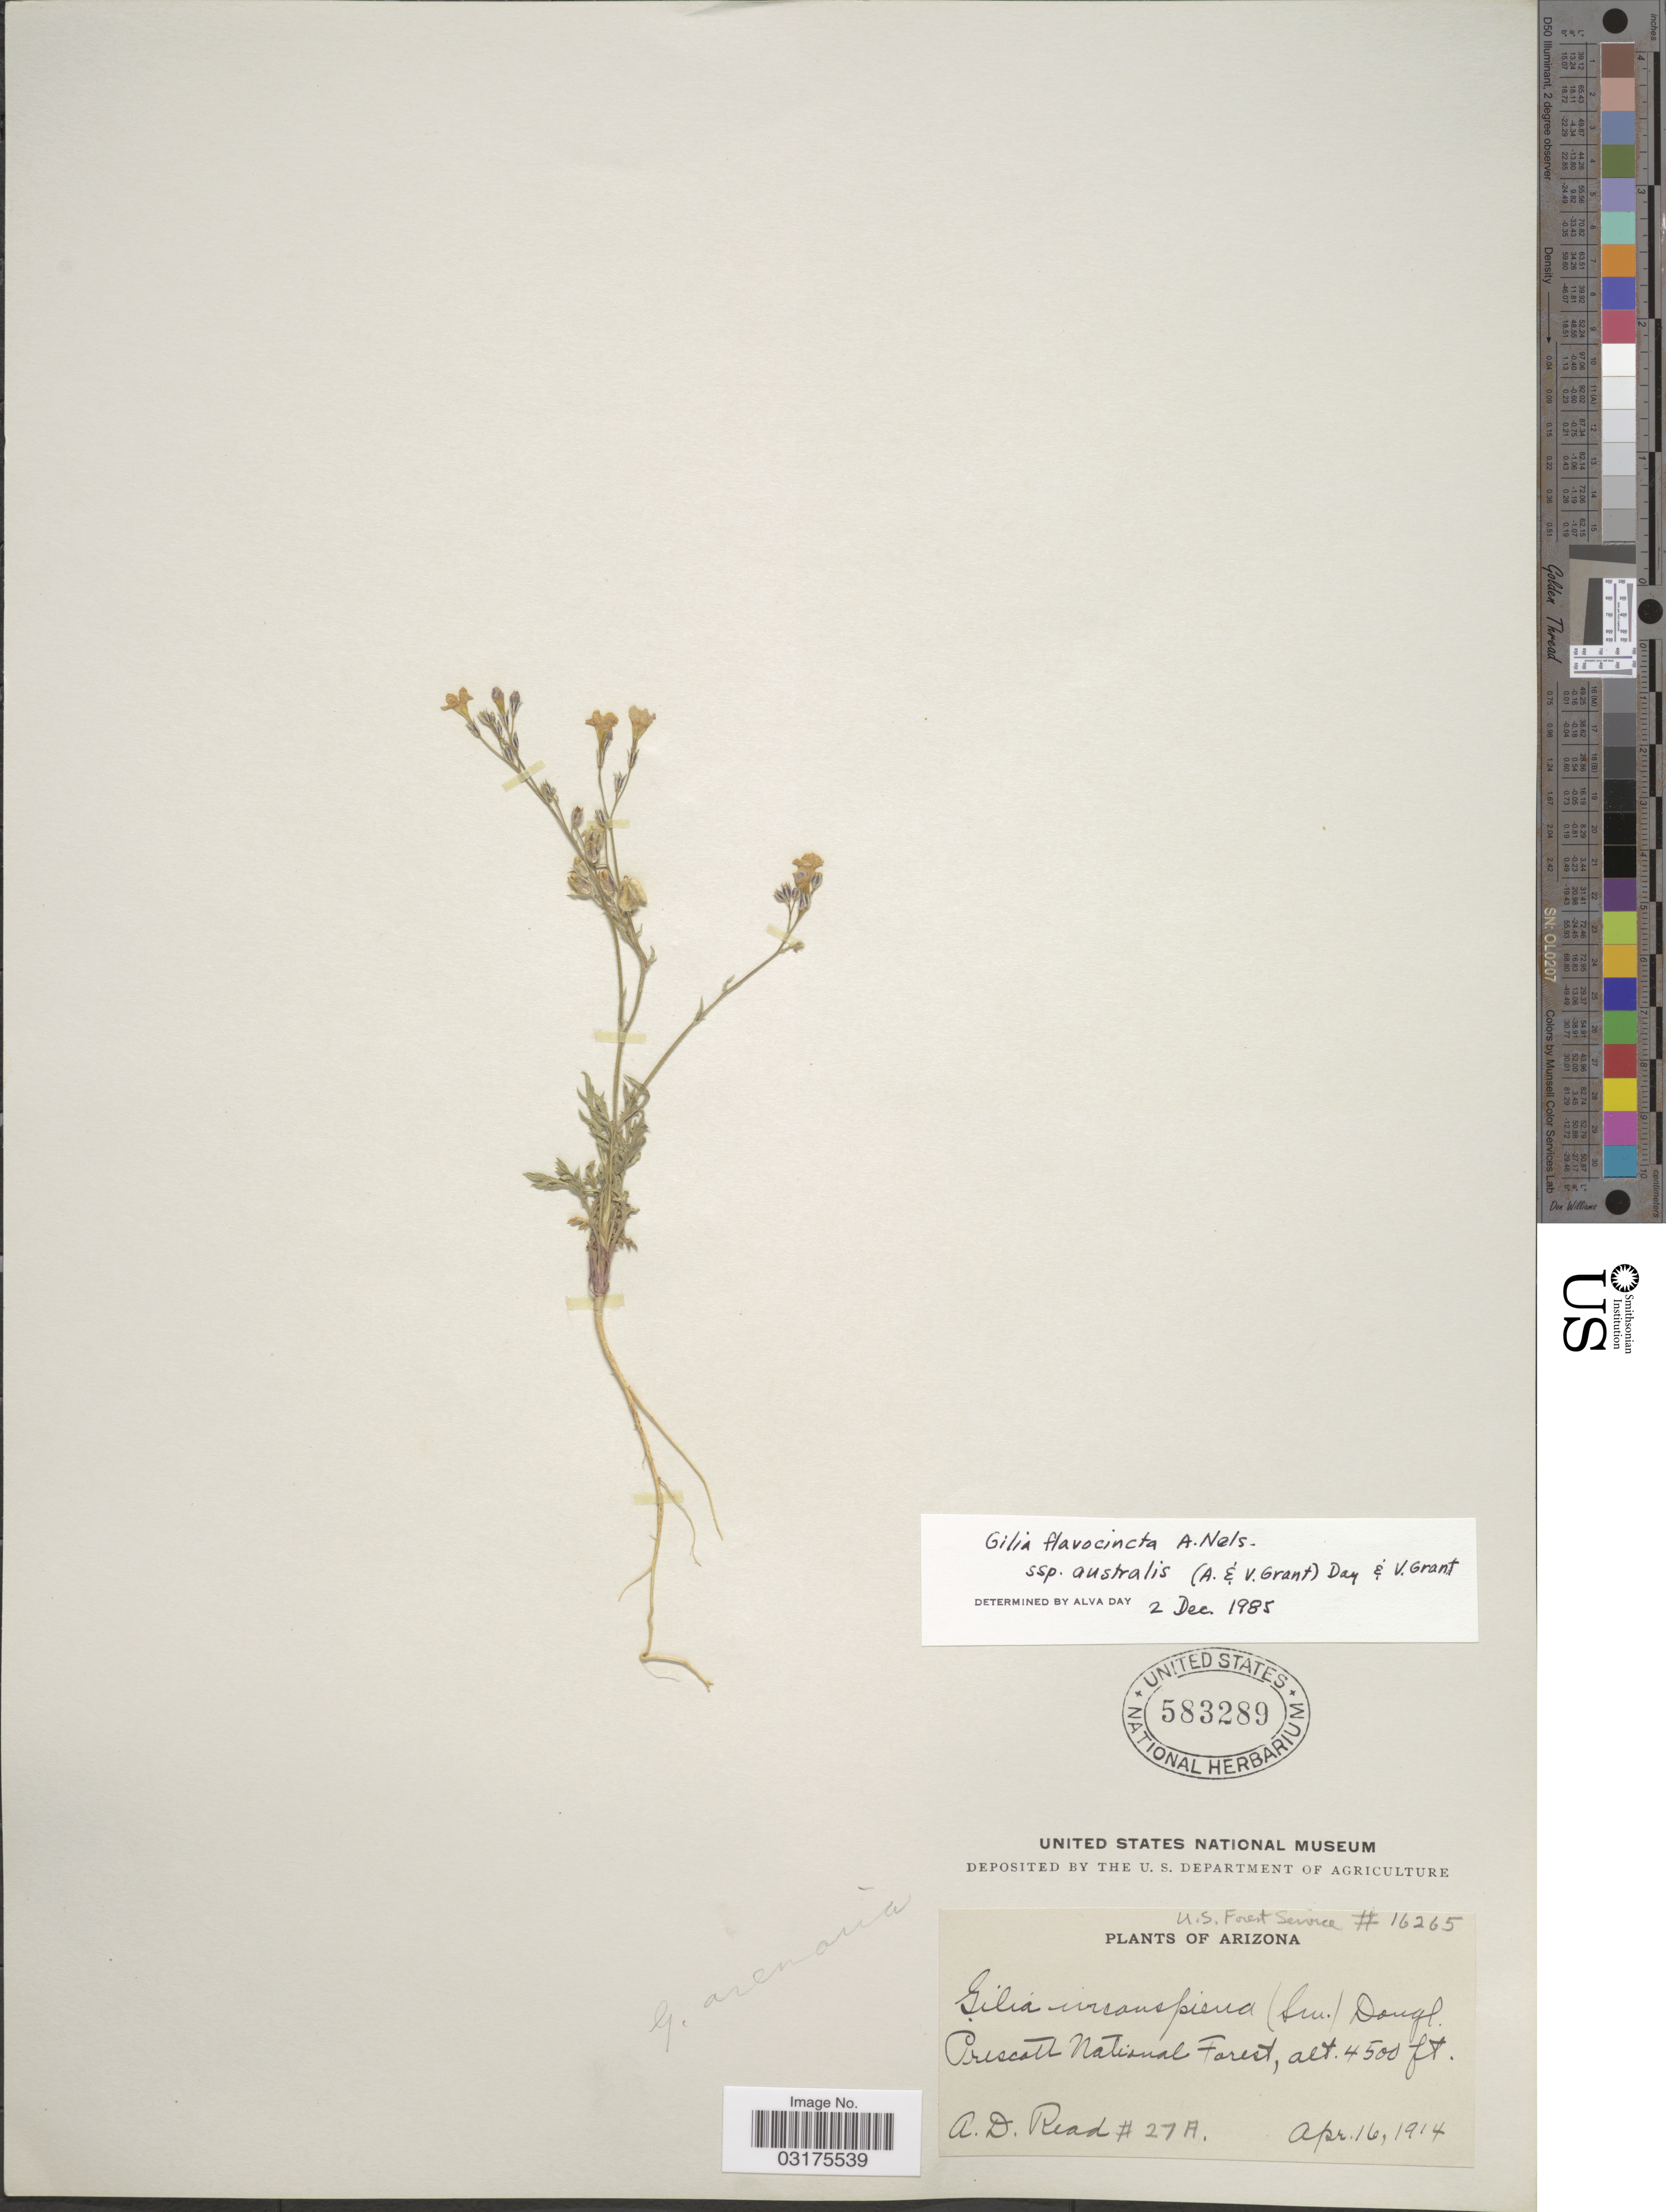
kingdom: Plantae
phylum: Tracheophyta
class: Magnoliopsida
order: Ericales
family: Polemoniaceae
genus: Gilia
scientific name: Gilia flavocincta subsp. australis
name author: A. Nelson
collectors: A. D. Read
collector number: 27A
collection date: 1914-04-16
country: United States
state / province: Arizona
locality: Prescott National Forest.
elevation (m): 1372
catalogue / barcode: US 583289